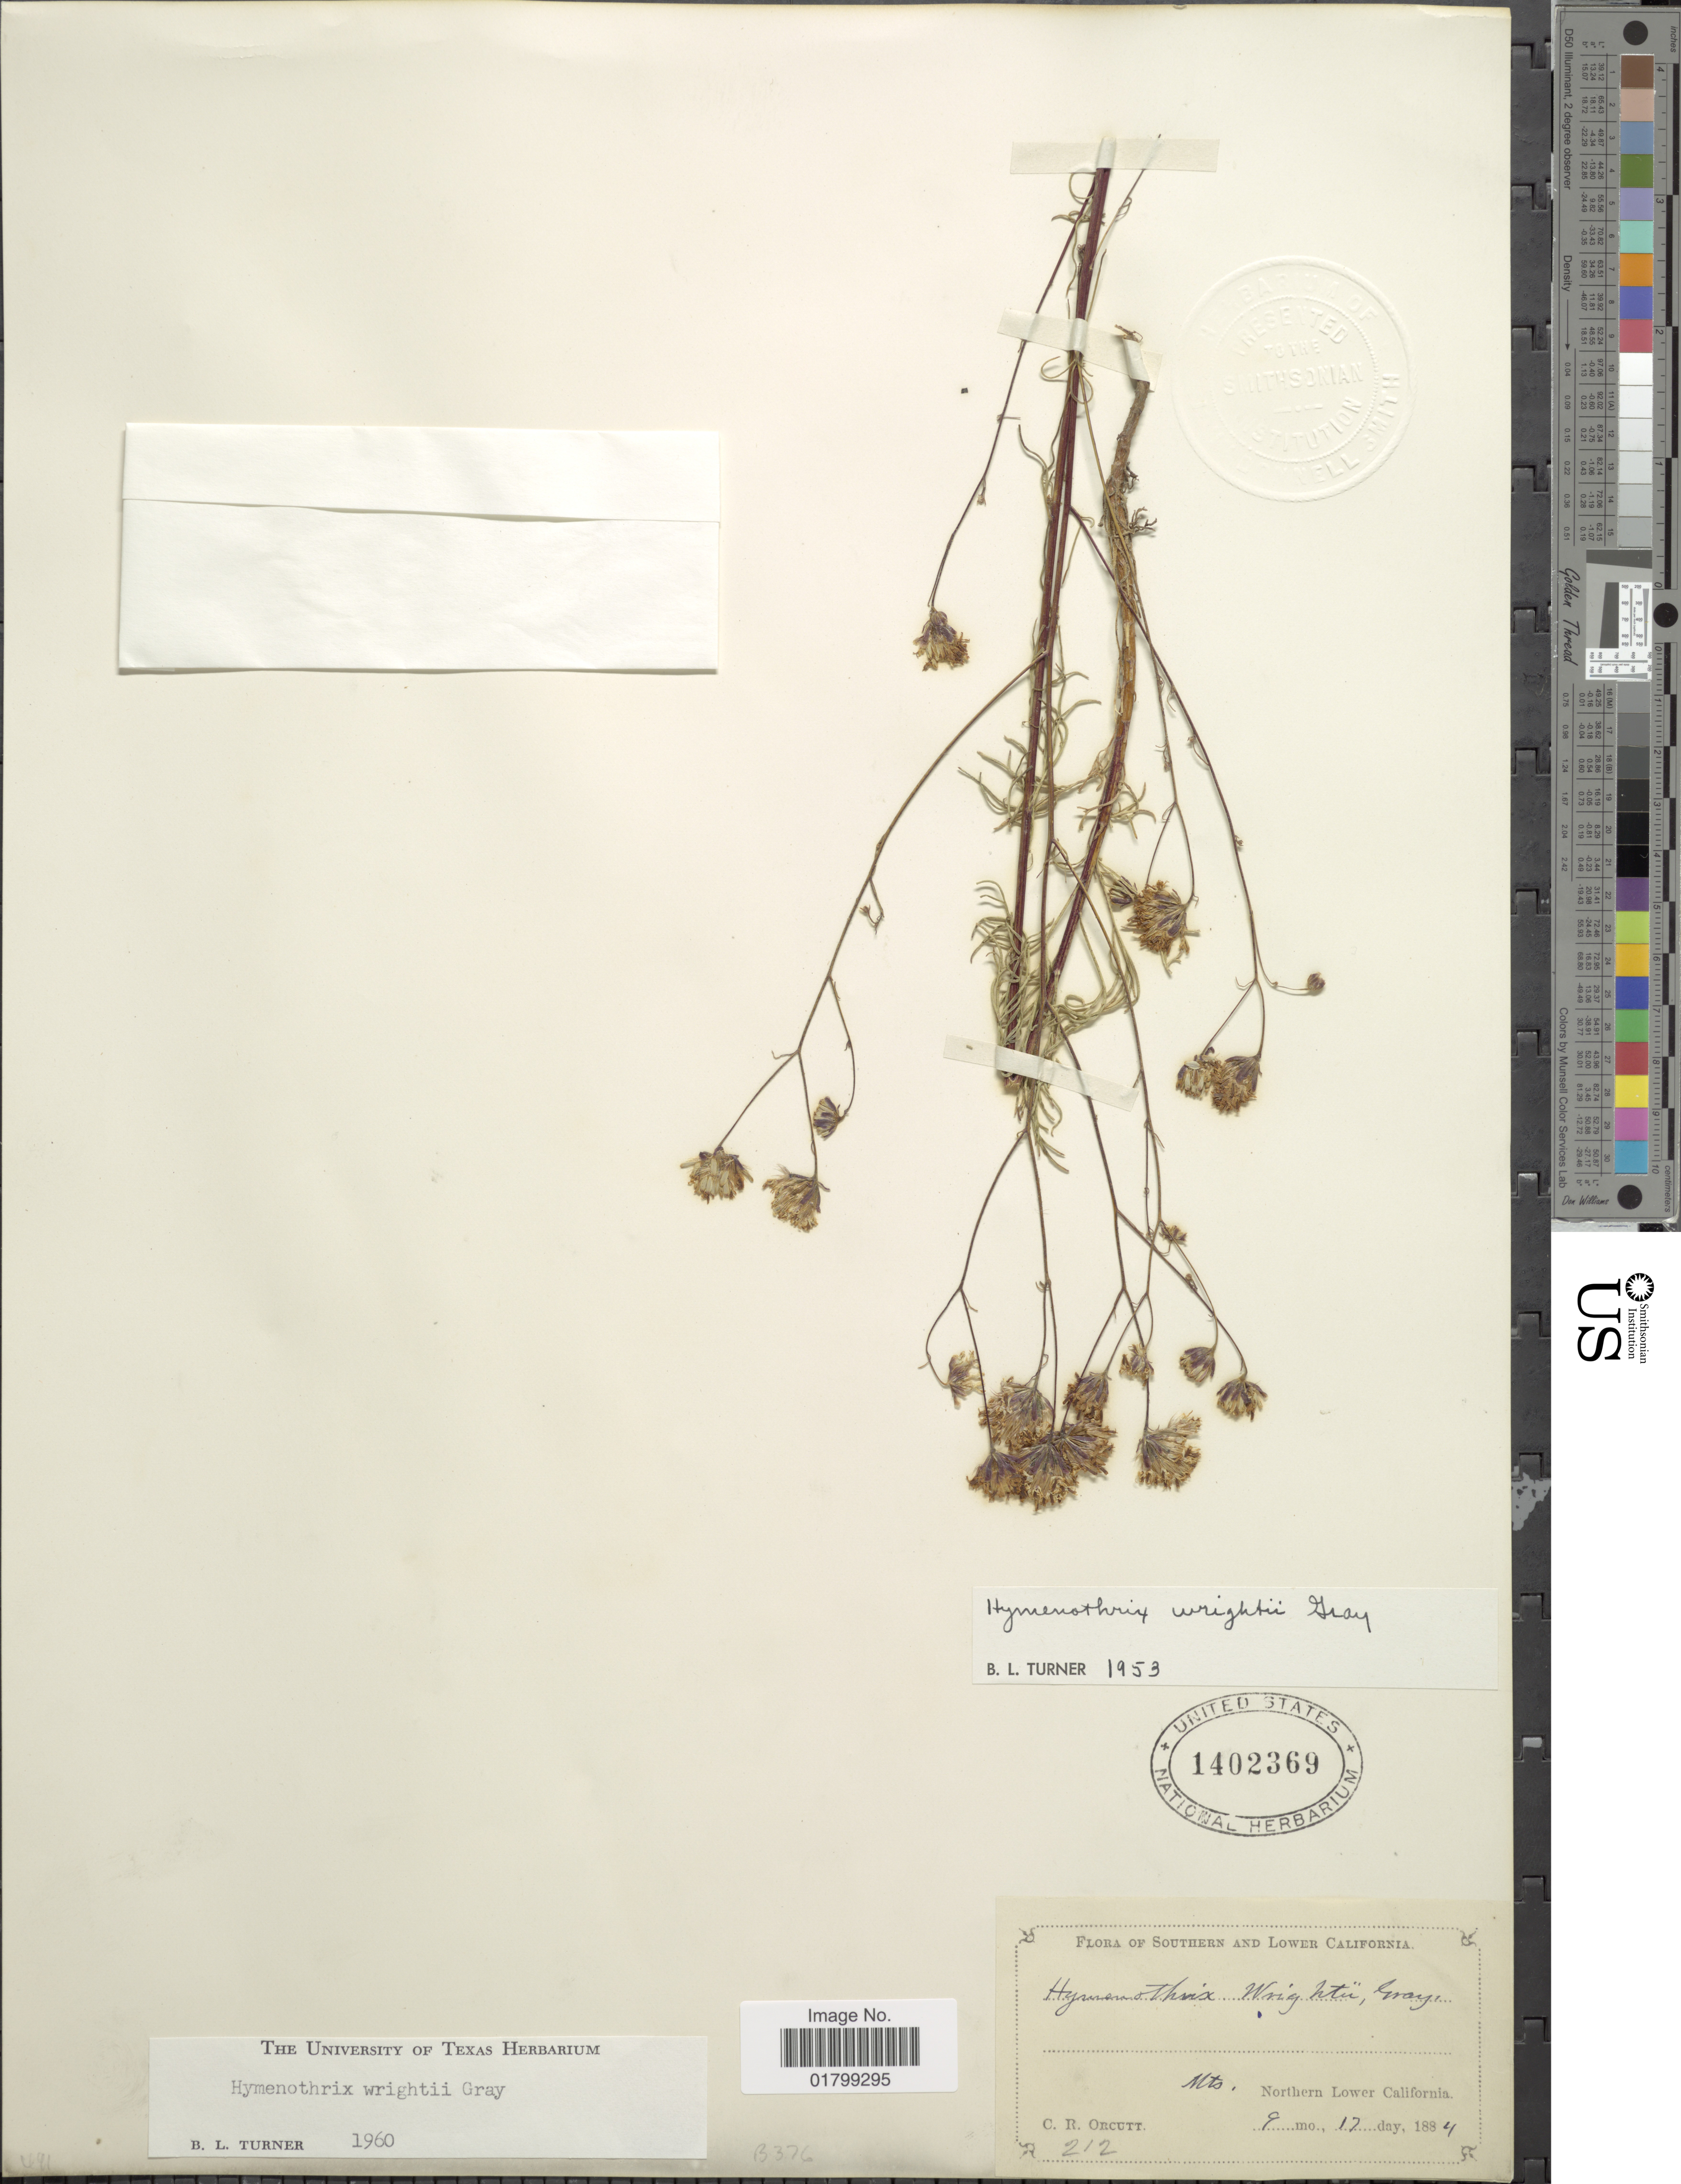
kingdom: Plantae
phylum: Tracheophyta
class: Magnoliopsida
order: Asterales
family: Asteraceae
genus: Hymenothrix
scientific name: Hymenothrix wrightii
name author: A. Gray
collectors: C. R. Orcutt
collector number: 212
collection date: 1884-09-17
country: Mexico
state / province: Baja California Sur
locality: Southern and Lower California, Mts. Northern Lower California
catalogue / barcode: US 1402369